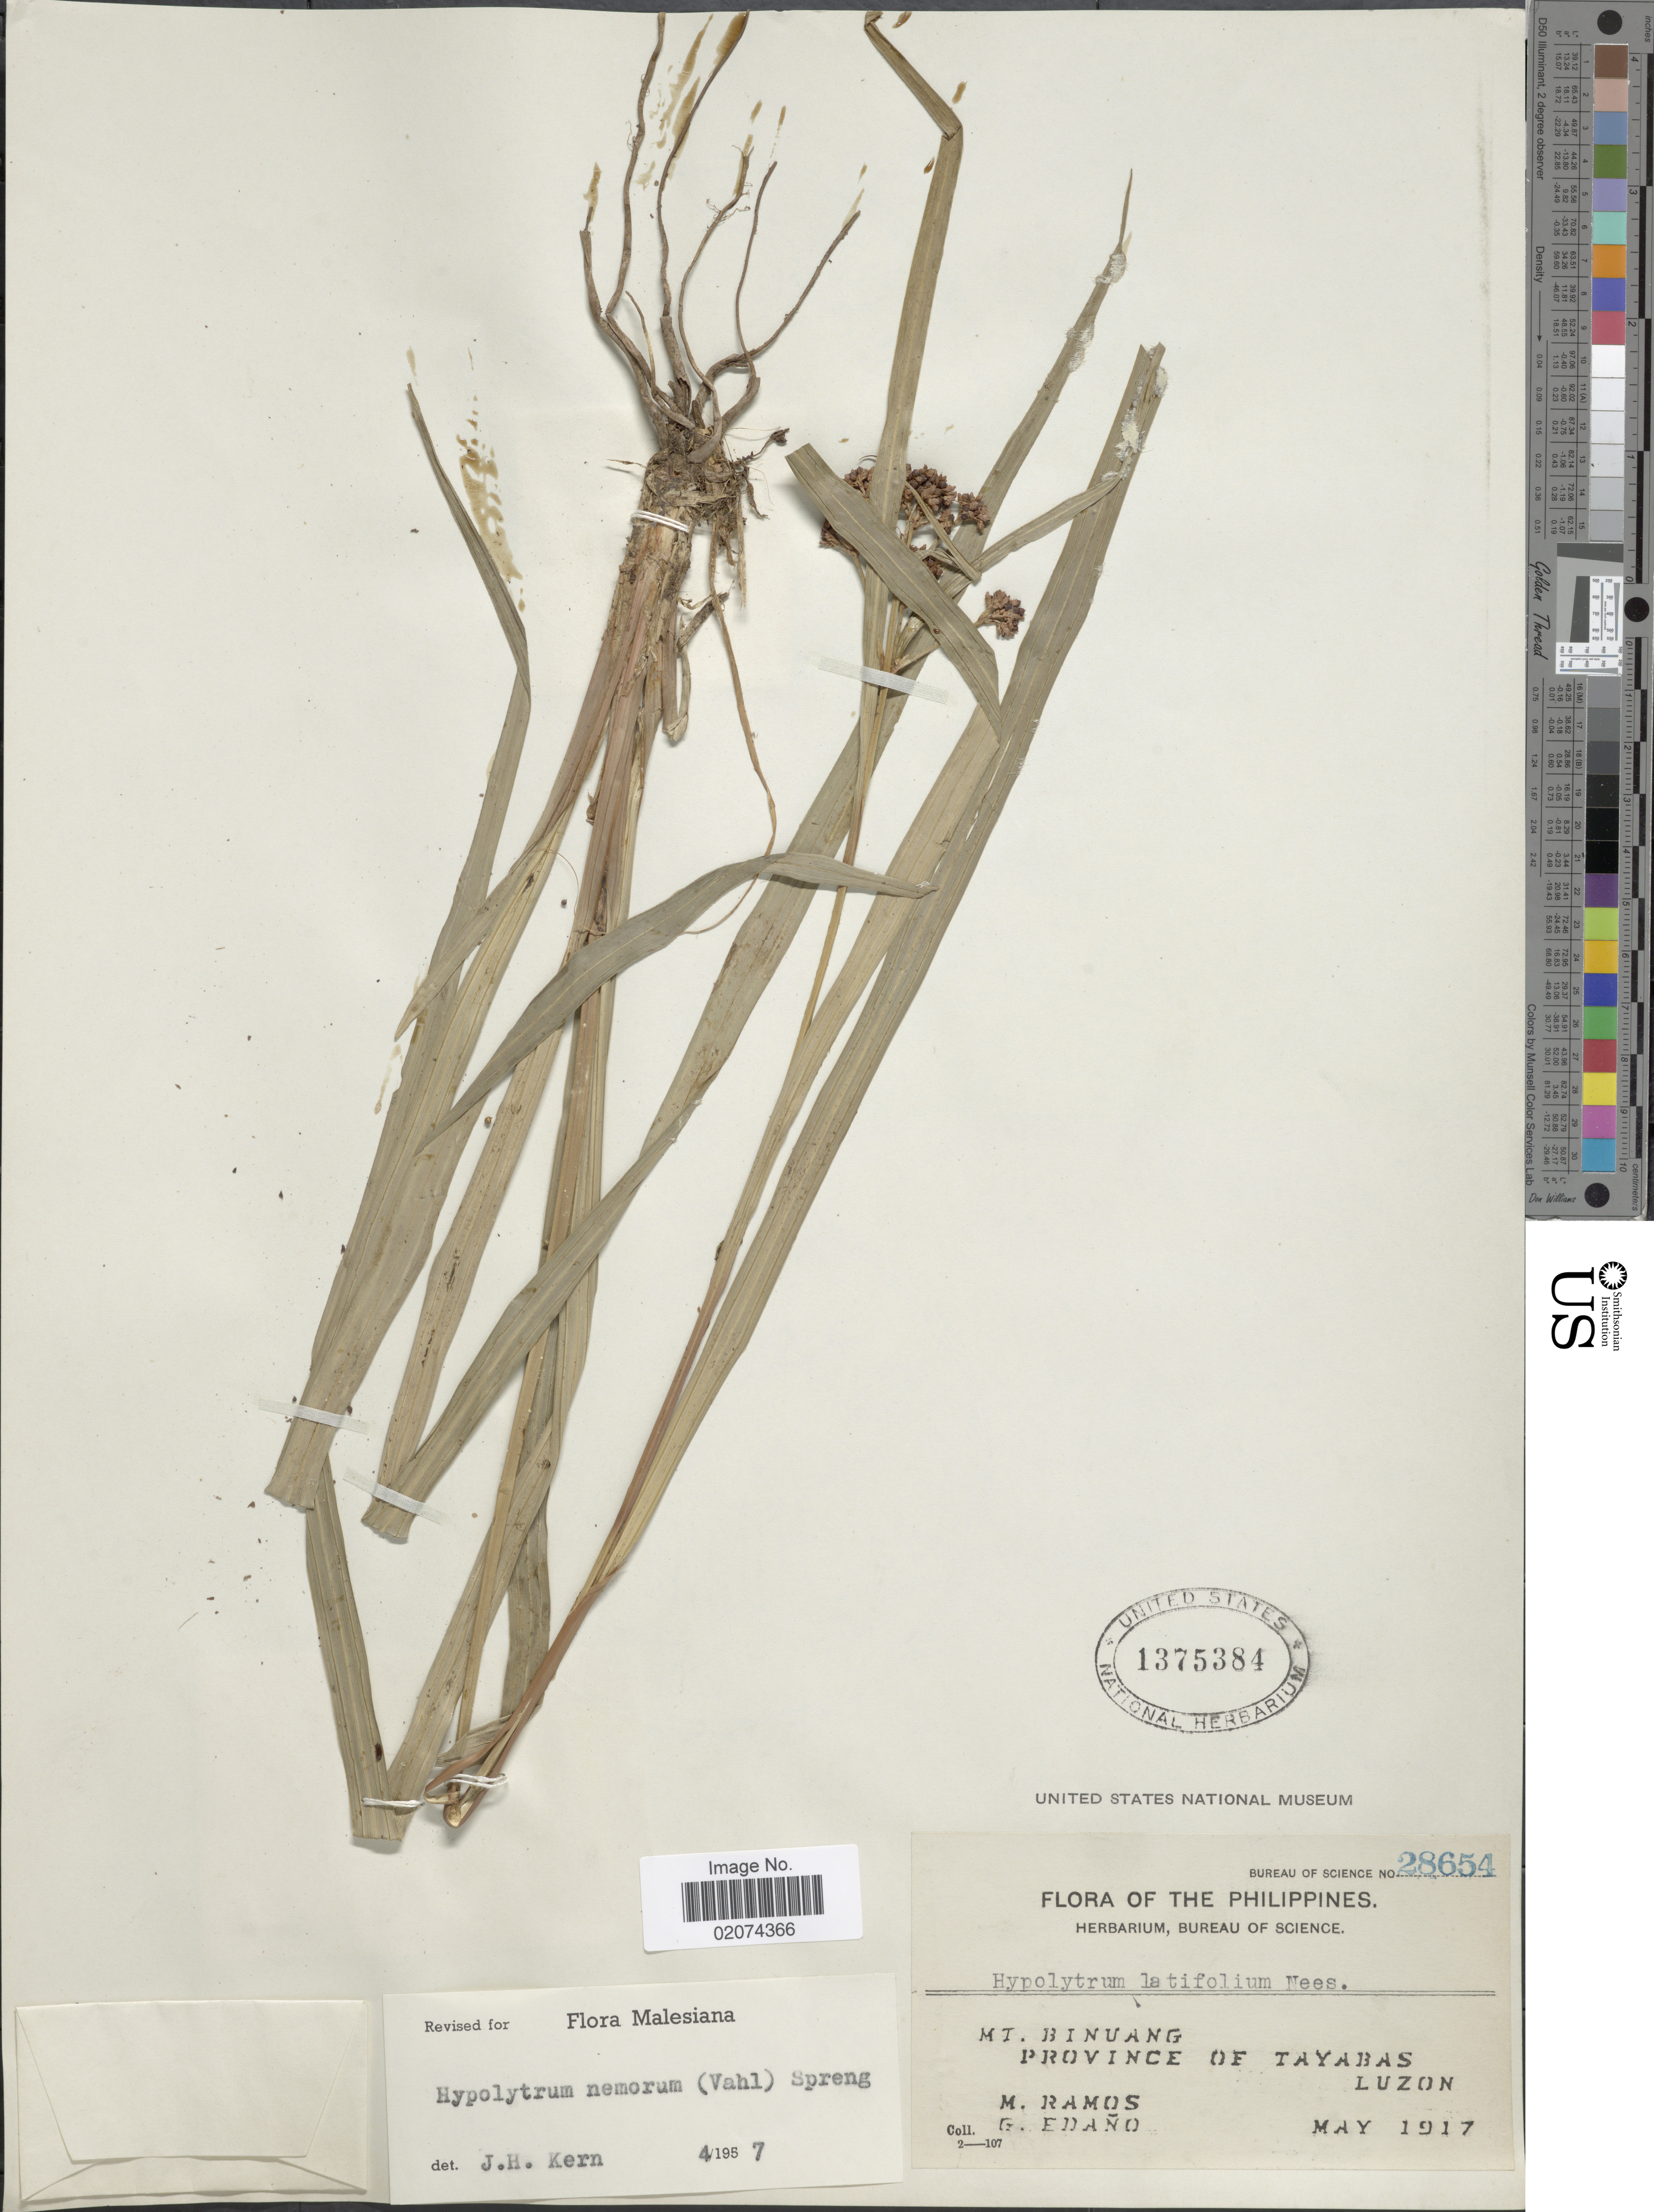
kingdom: Plantae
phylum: Tracheophyta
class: Liliopsida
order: Poales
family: Cyperaceae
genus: Hypolytrum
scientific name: Hypolytrum nemorum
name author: (Vahl) Spreng.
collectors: M. Ramos & G. Edaño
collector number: Bureau of Science28654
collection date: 1917-05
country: Philippines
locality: Mt. Binuang. Province of Tayabas, Luzon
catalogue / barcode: US 1375384